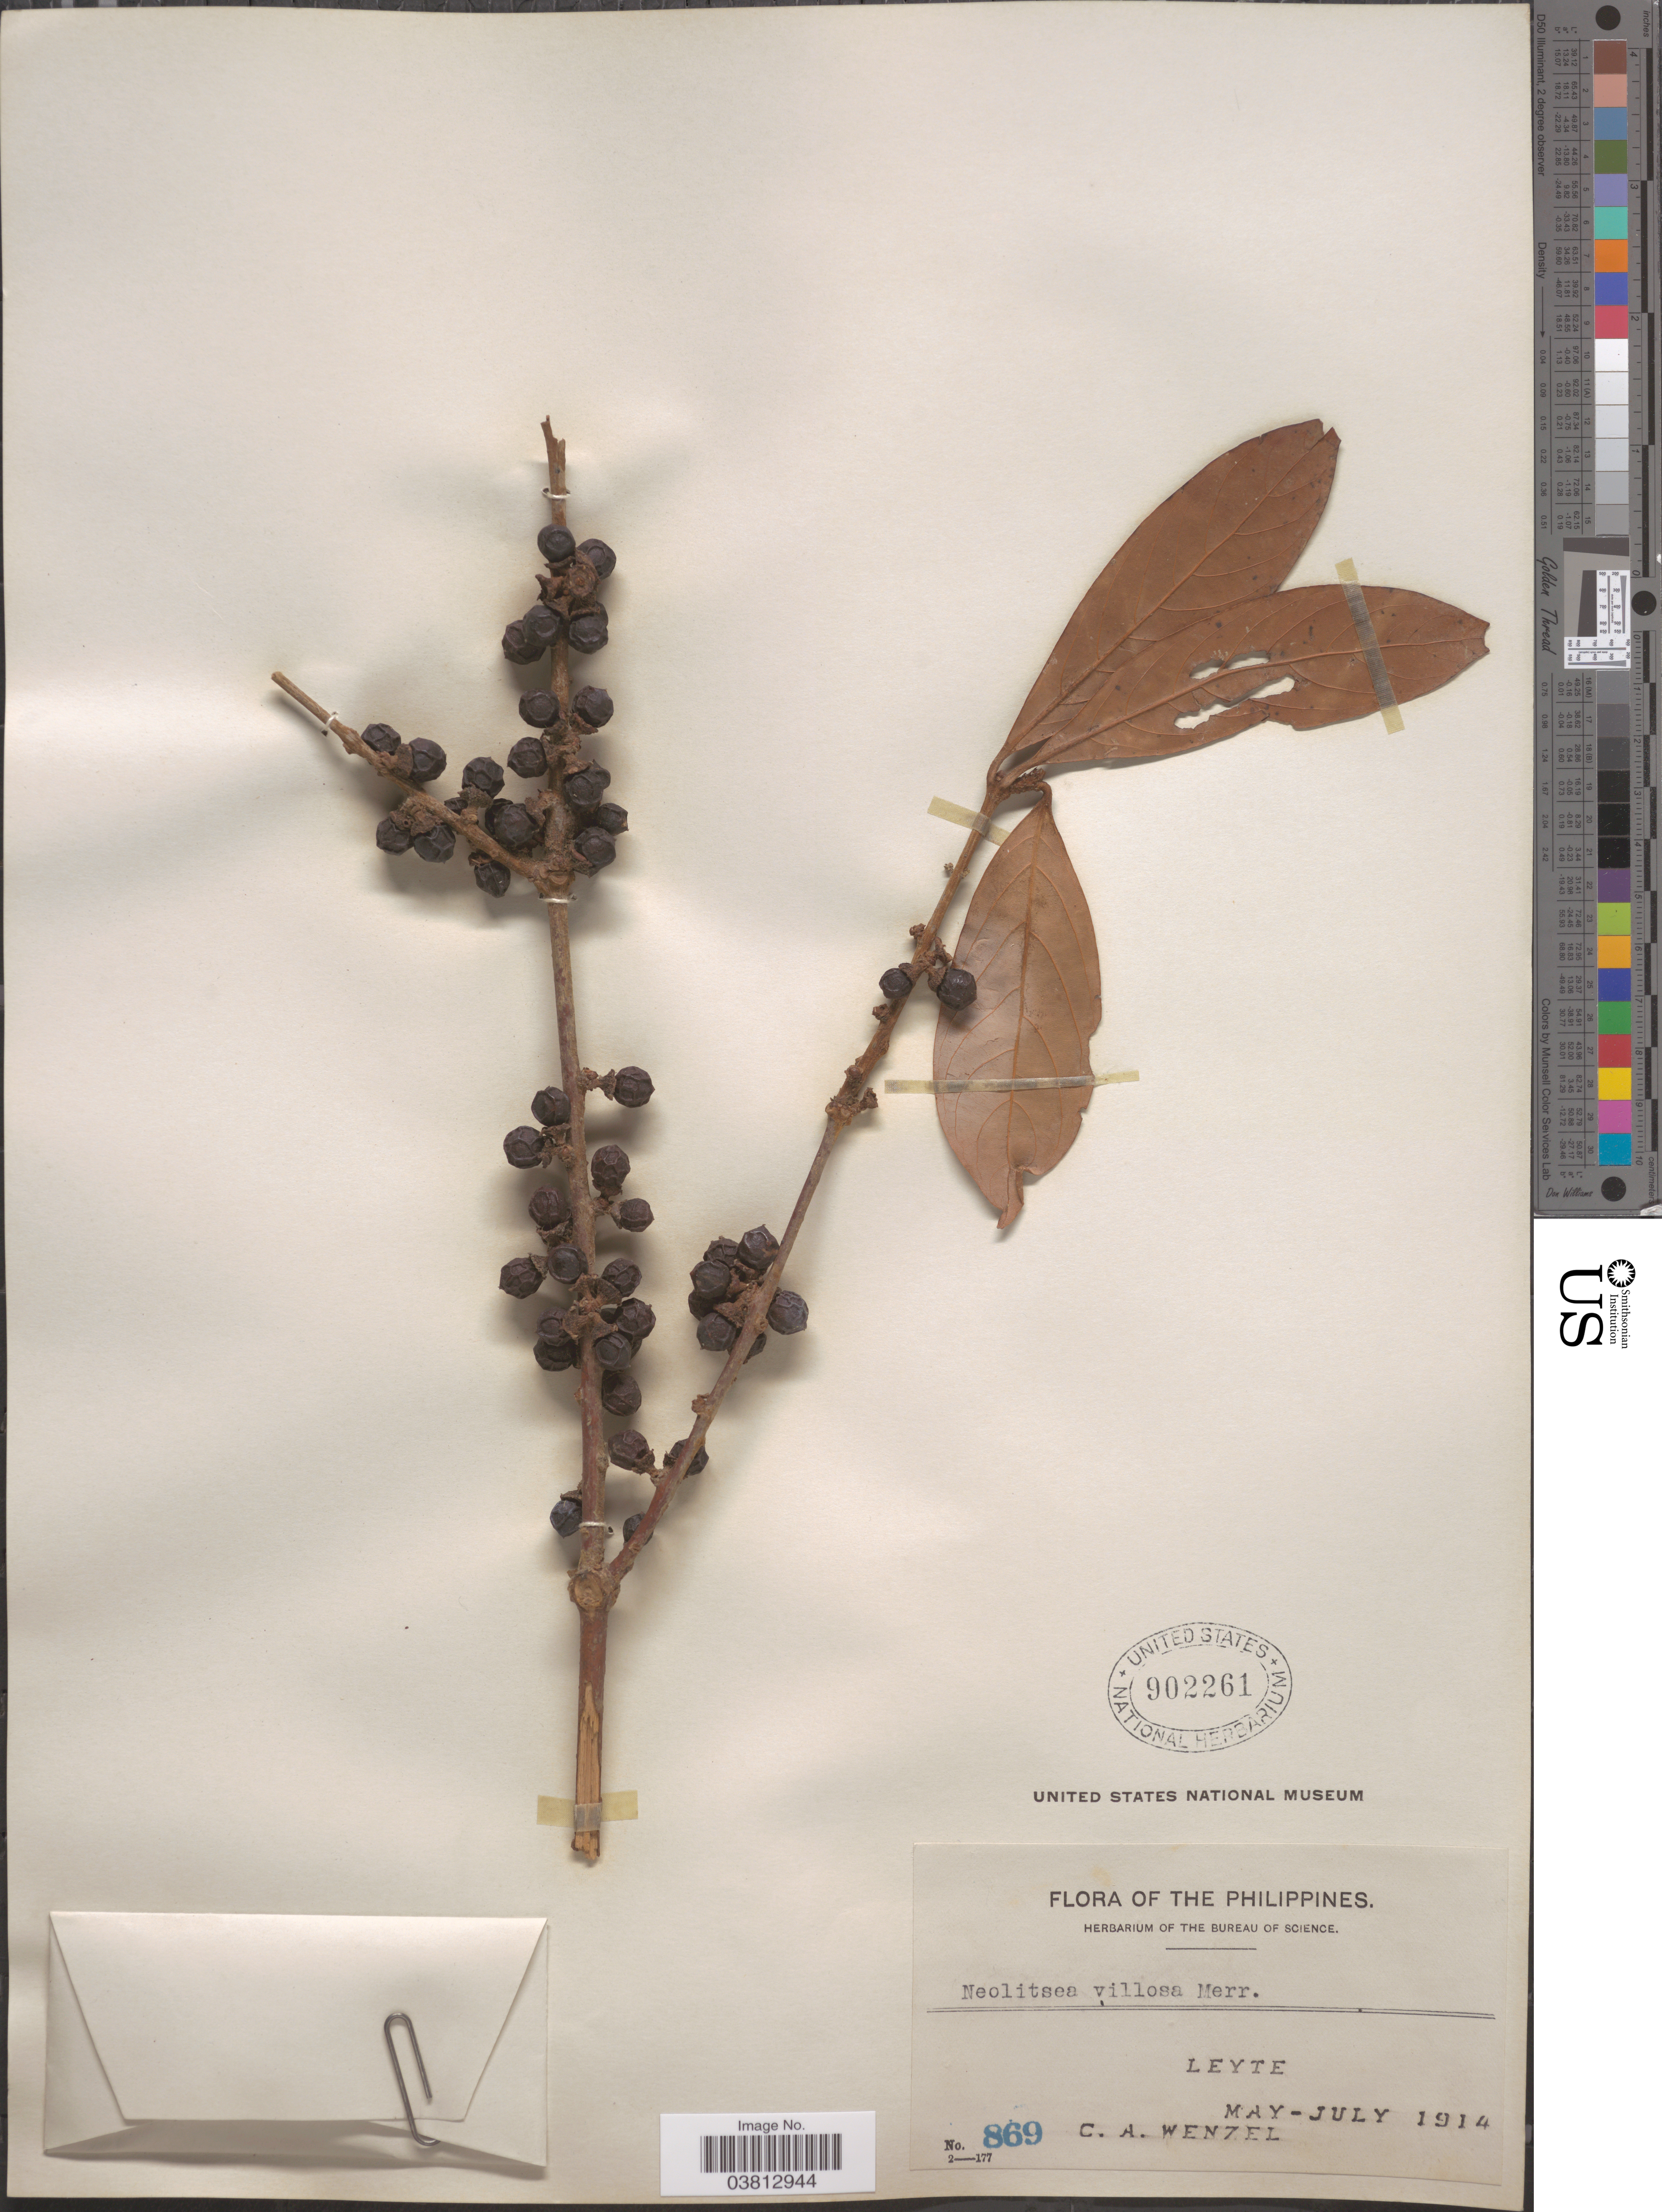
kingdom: Plantae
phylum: Tracheophyta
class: Magnoliopsida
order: Laurales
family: Lauraceae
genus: Neolitsea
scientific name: Neolitsea villosa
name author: (Blume) Merr.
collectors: C. Wenzel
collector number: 869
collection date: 1914-05/1914-07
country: Philippines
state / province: Eastern Visayas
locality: Leyte.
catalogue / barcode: US 902261